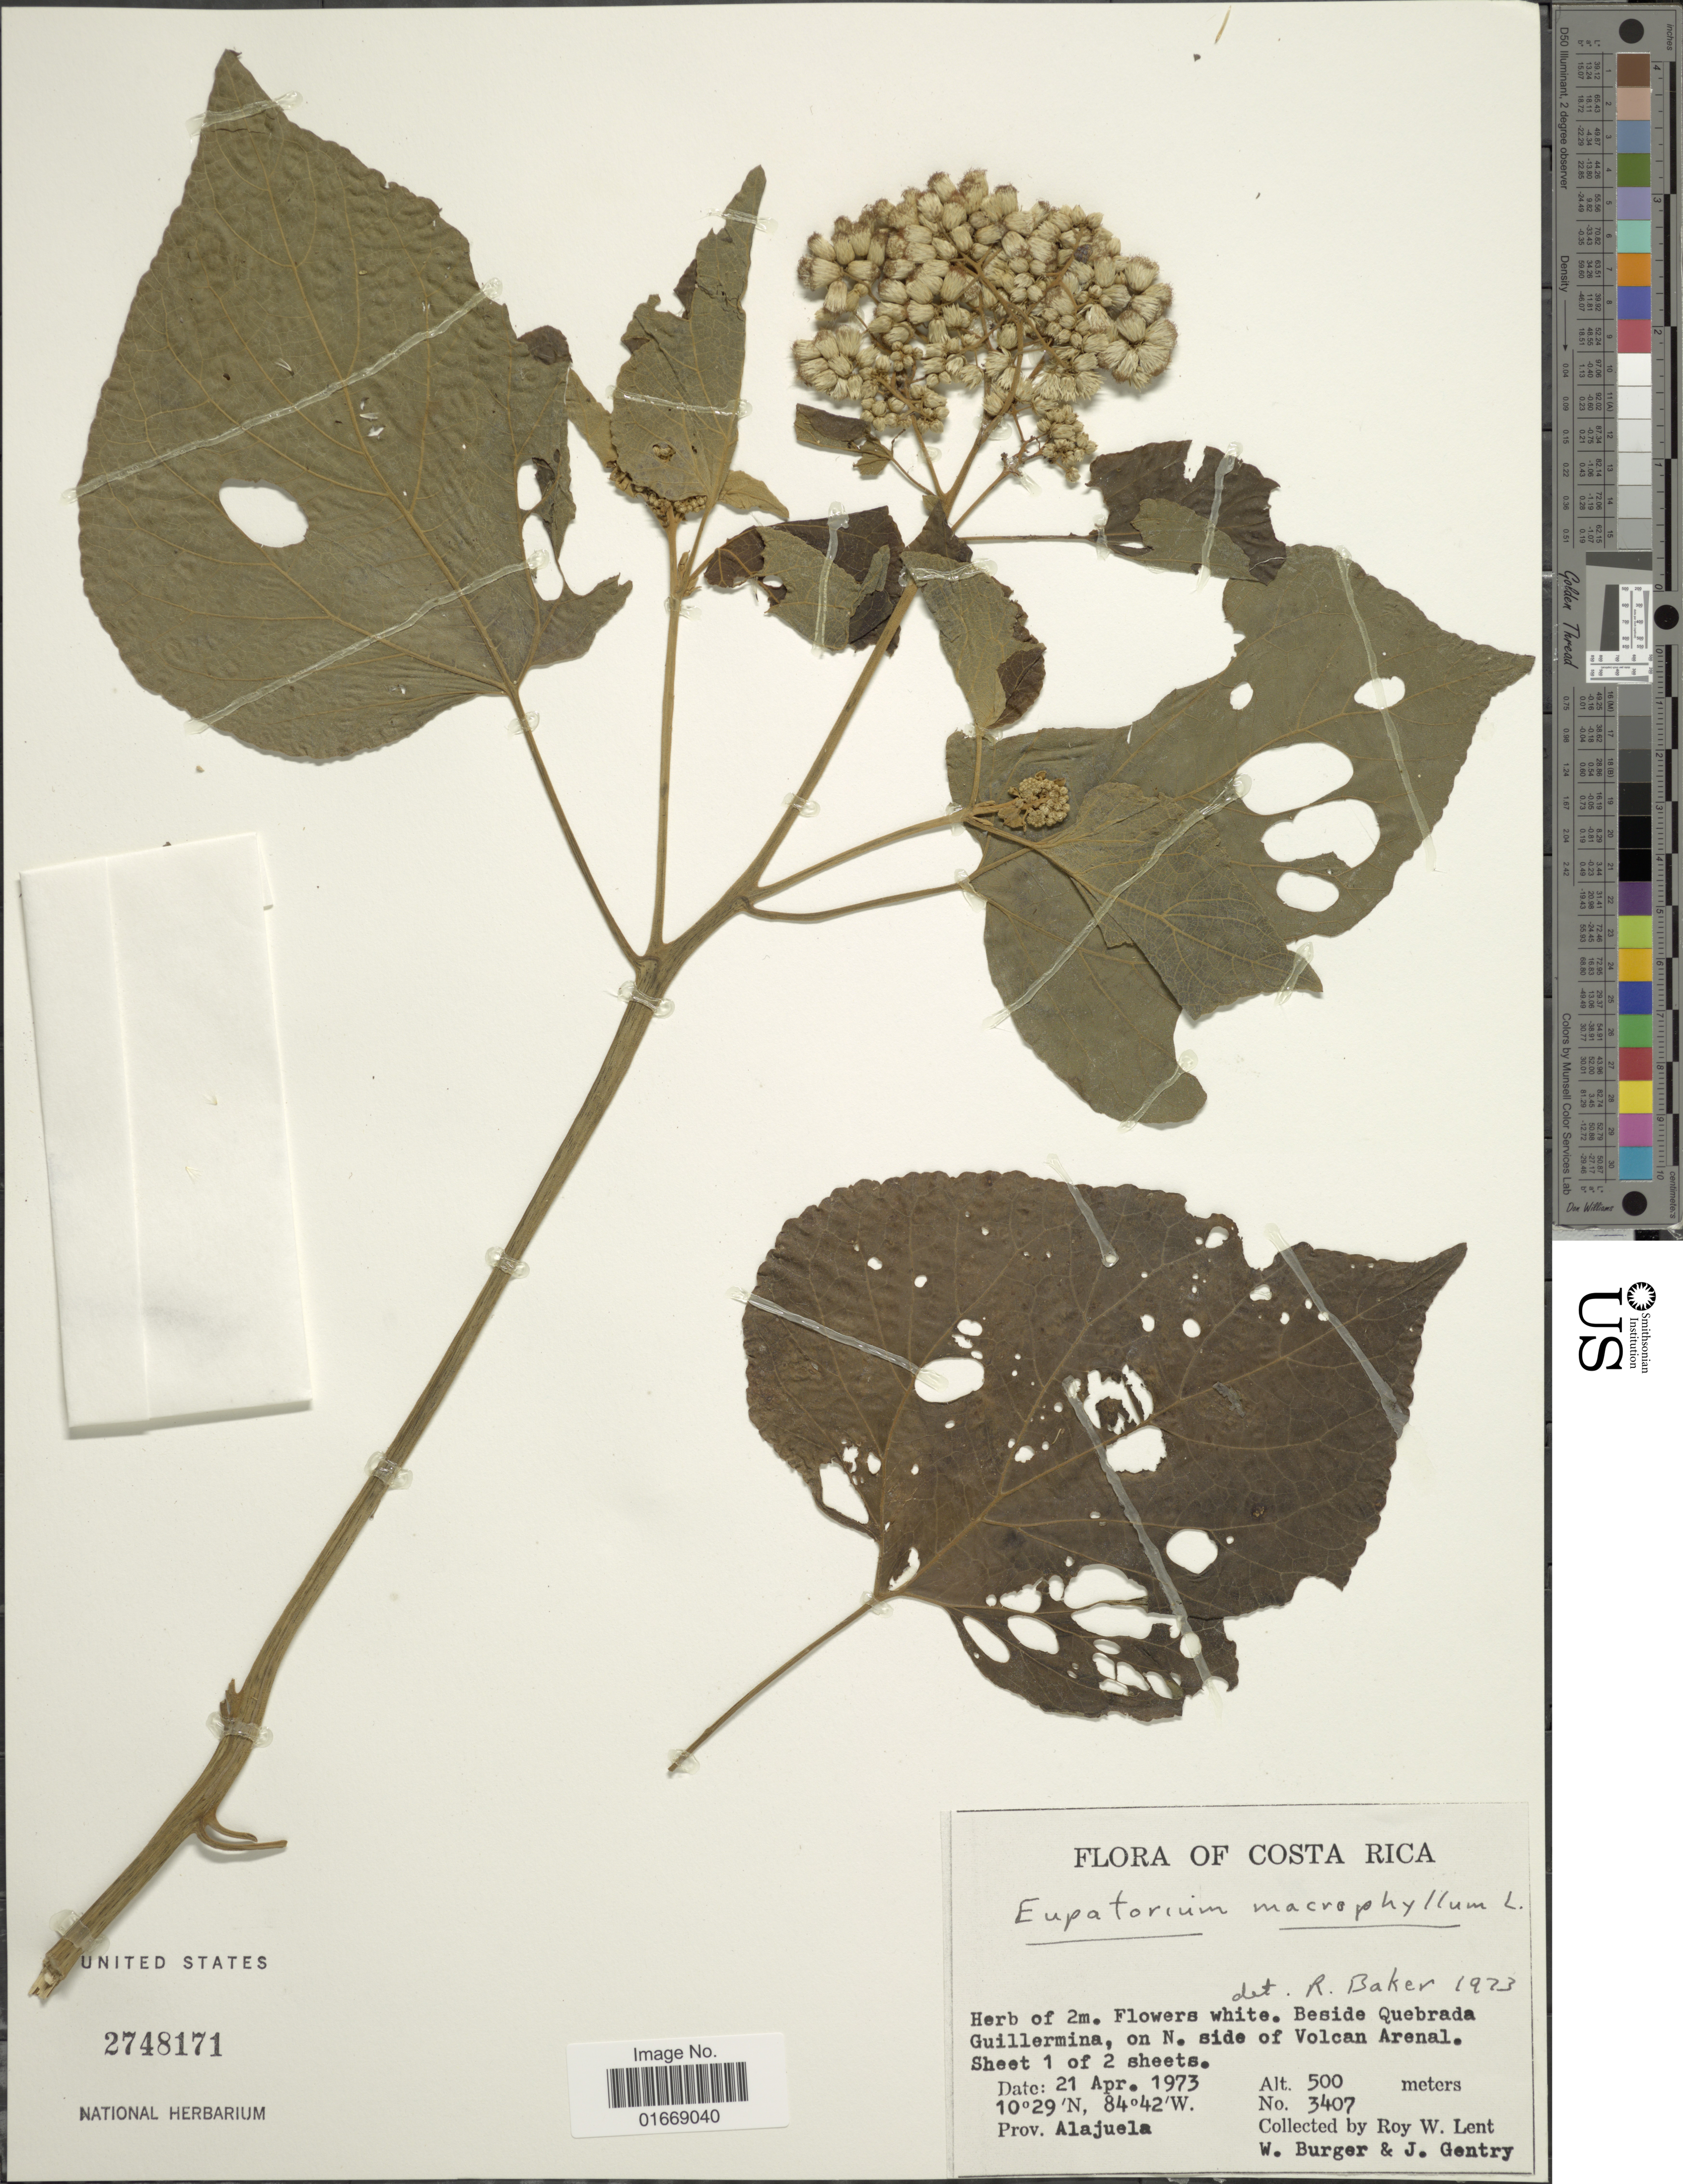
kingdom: Plantae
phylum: Tracheophyta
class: Magnoliopsida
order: Asterales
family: Asteraceae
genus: Hebeclinium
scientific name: Hebeclinium macrophyllum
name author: (L.) DC.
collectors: R. W. Lent, W. Burger & J. L. Gentry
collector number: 3407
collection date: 1973-04-21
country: Costa Rica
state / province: Alajuela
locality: Beside Quebrada Guillermina, on N side of Volcan Arenal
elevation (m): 500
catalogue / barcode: US 2748171